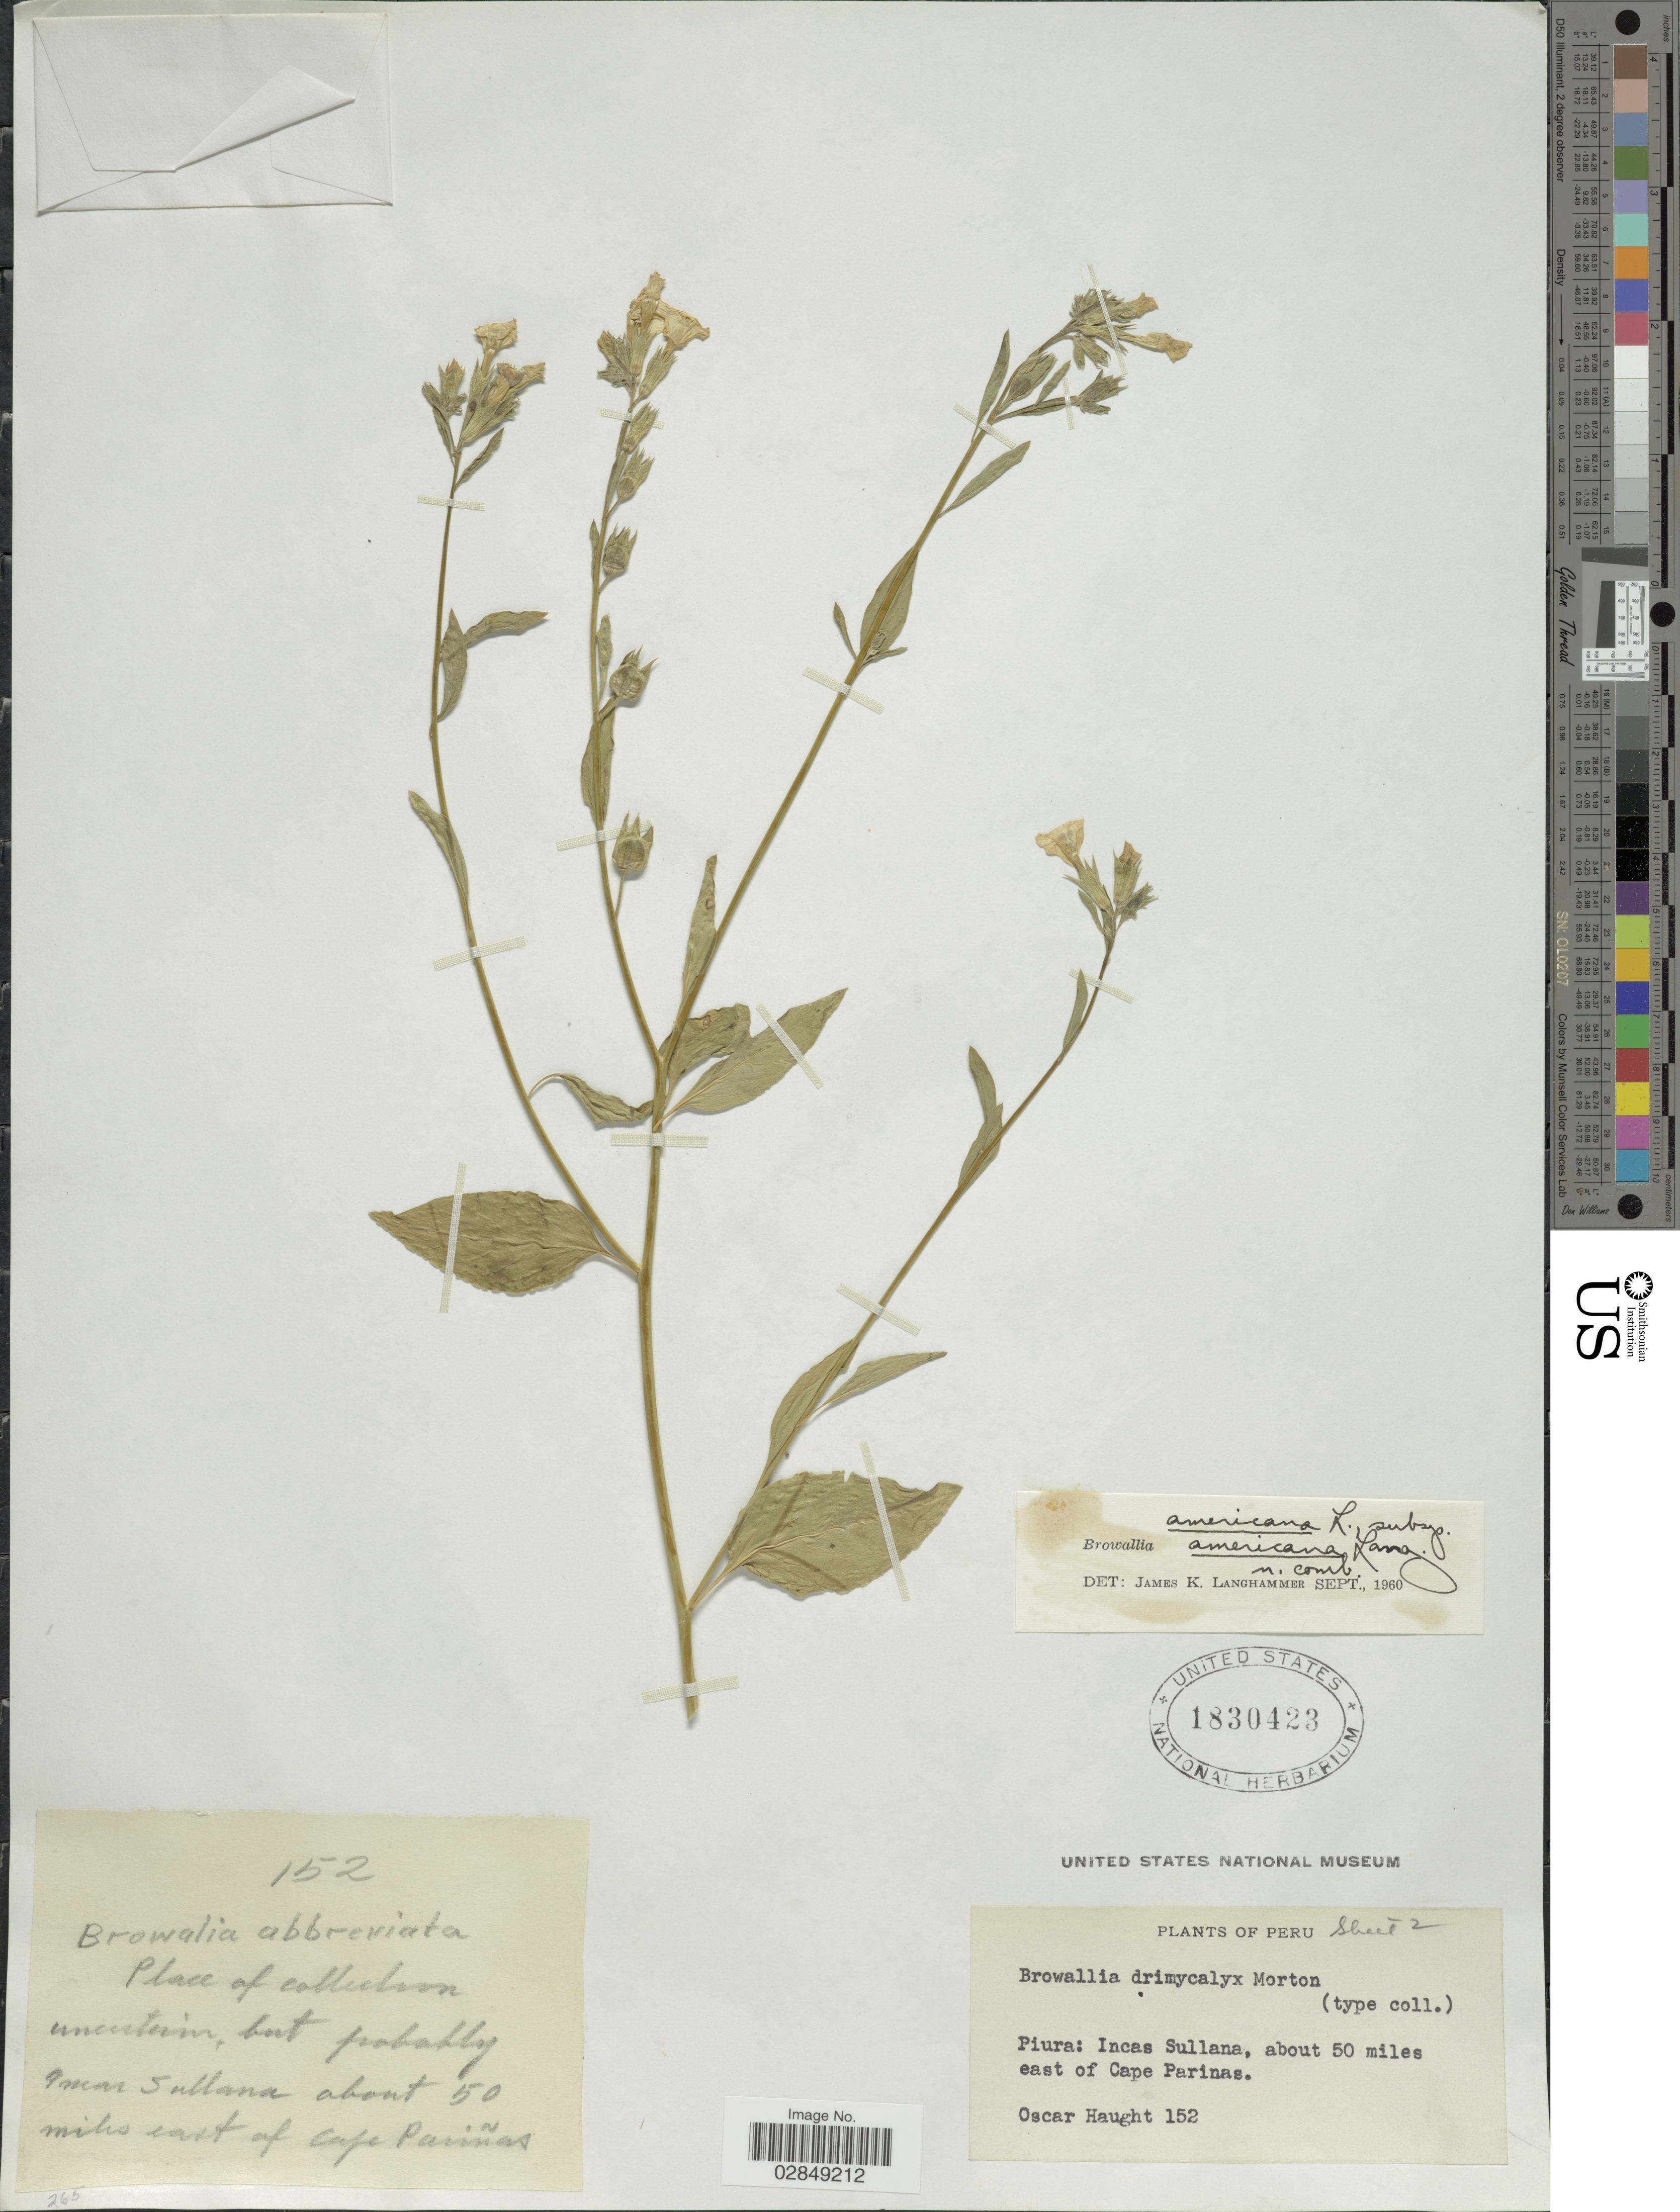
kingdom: Plantae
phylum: Tracheophyta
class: Magnoliopsida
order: Solanales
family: Solanaceae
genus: Browallia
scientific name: Browallia americana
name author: L.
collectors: O. Haught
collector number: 152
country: Peru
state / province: Piura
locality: Incas Sullana, about 50 miles east of Cape Pariñas.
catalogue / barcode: US 1830423